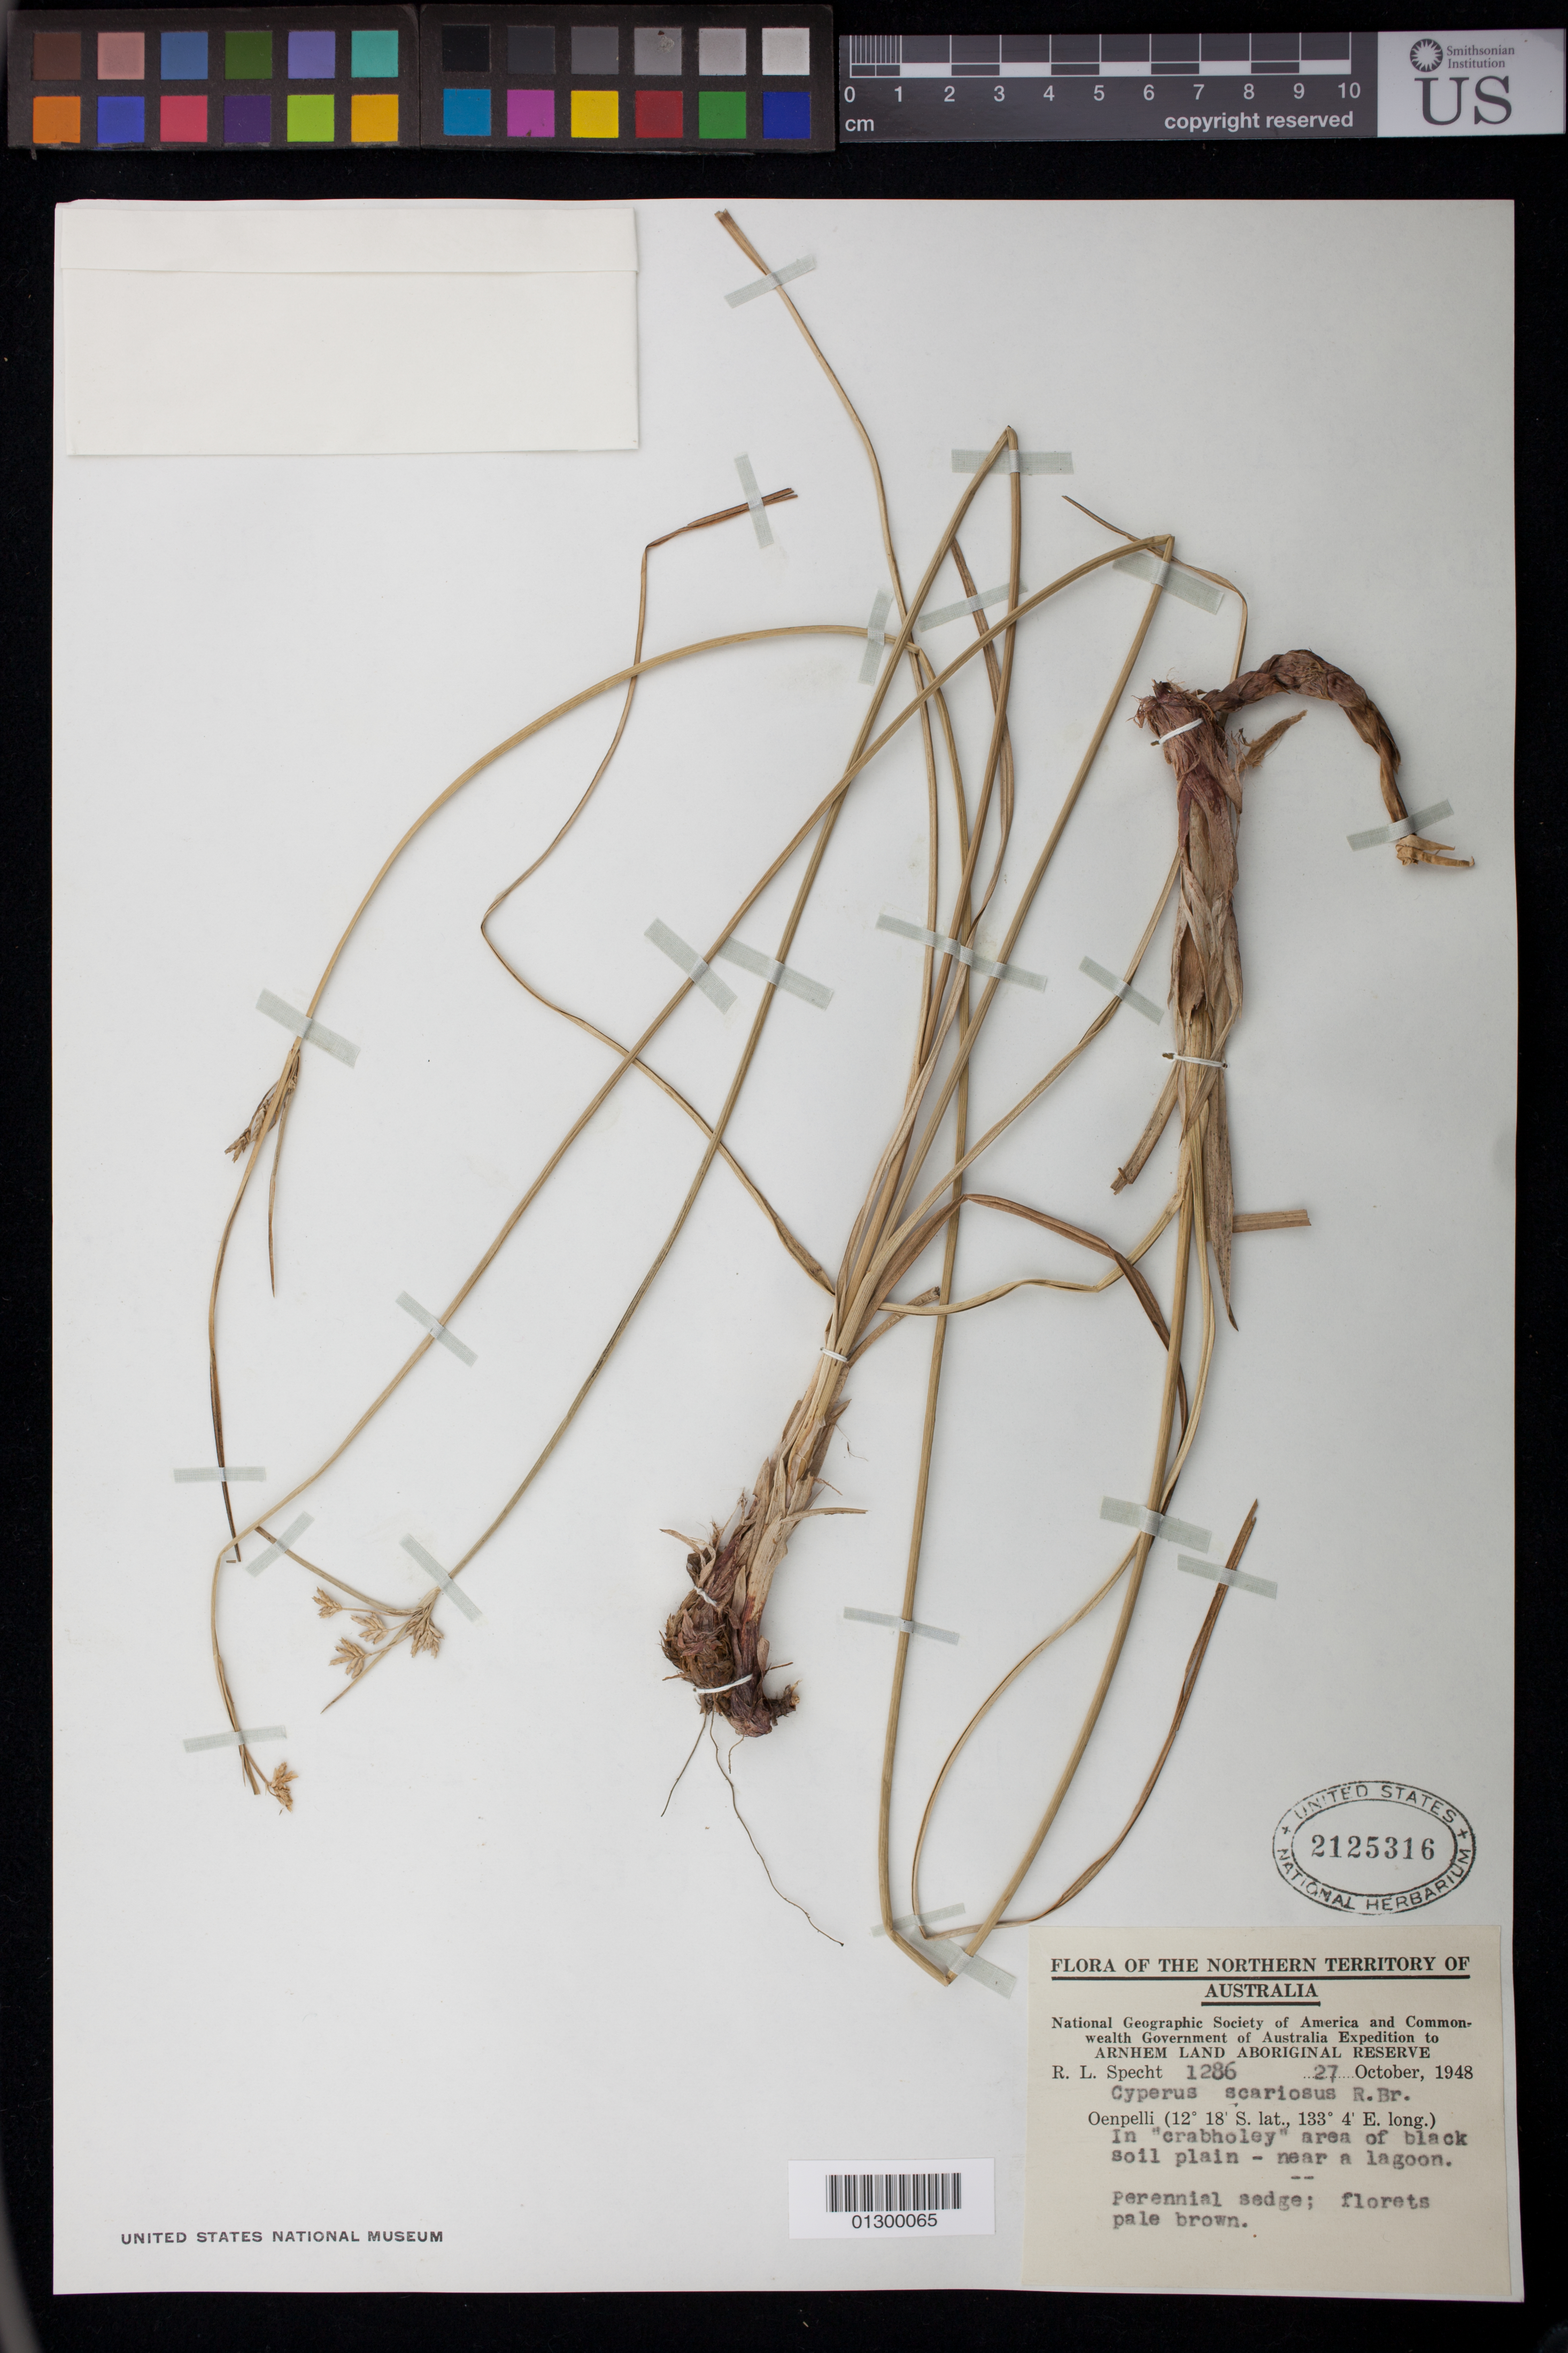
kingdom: Plantae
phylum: Tracheophyta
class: Liliopsida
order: Poales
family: Cyperaceae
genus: Cyperus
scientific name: Cyperus scariosus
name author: R. Br.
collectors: R. L. Specht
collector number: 1286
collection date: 1948-10-27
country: Australia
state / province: Northern Territory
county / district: West Arnhem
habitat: In "crabholey" area of black soil plain - near a lagoon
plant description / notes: Perennial sedge; florets pale brown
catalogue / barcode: US 2125316